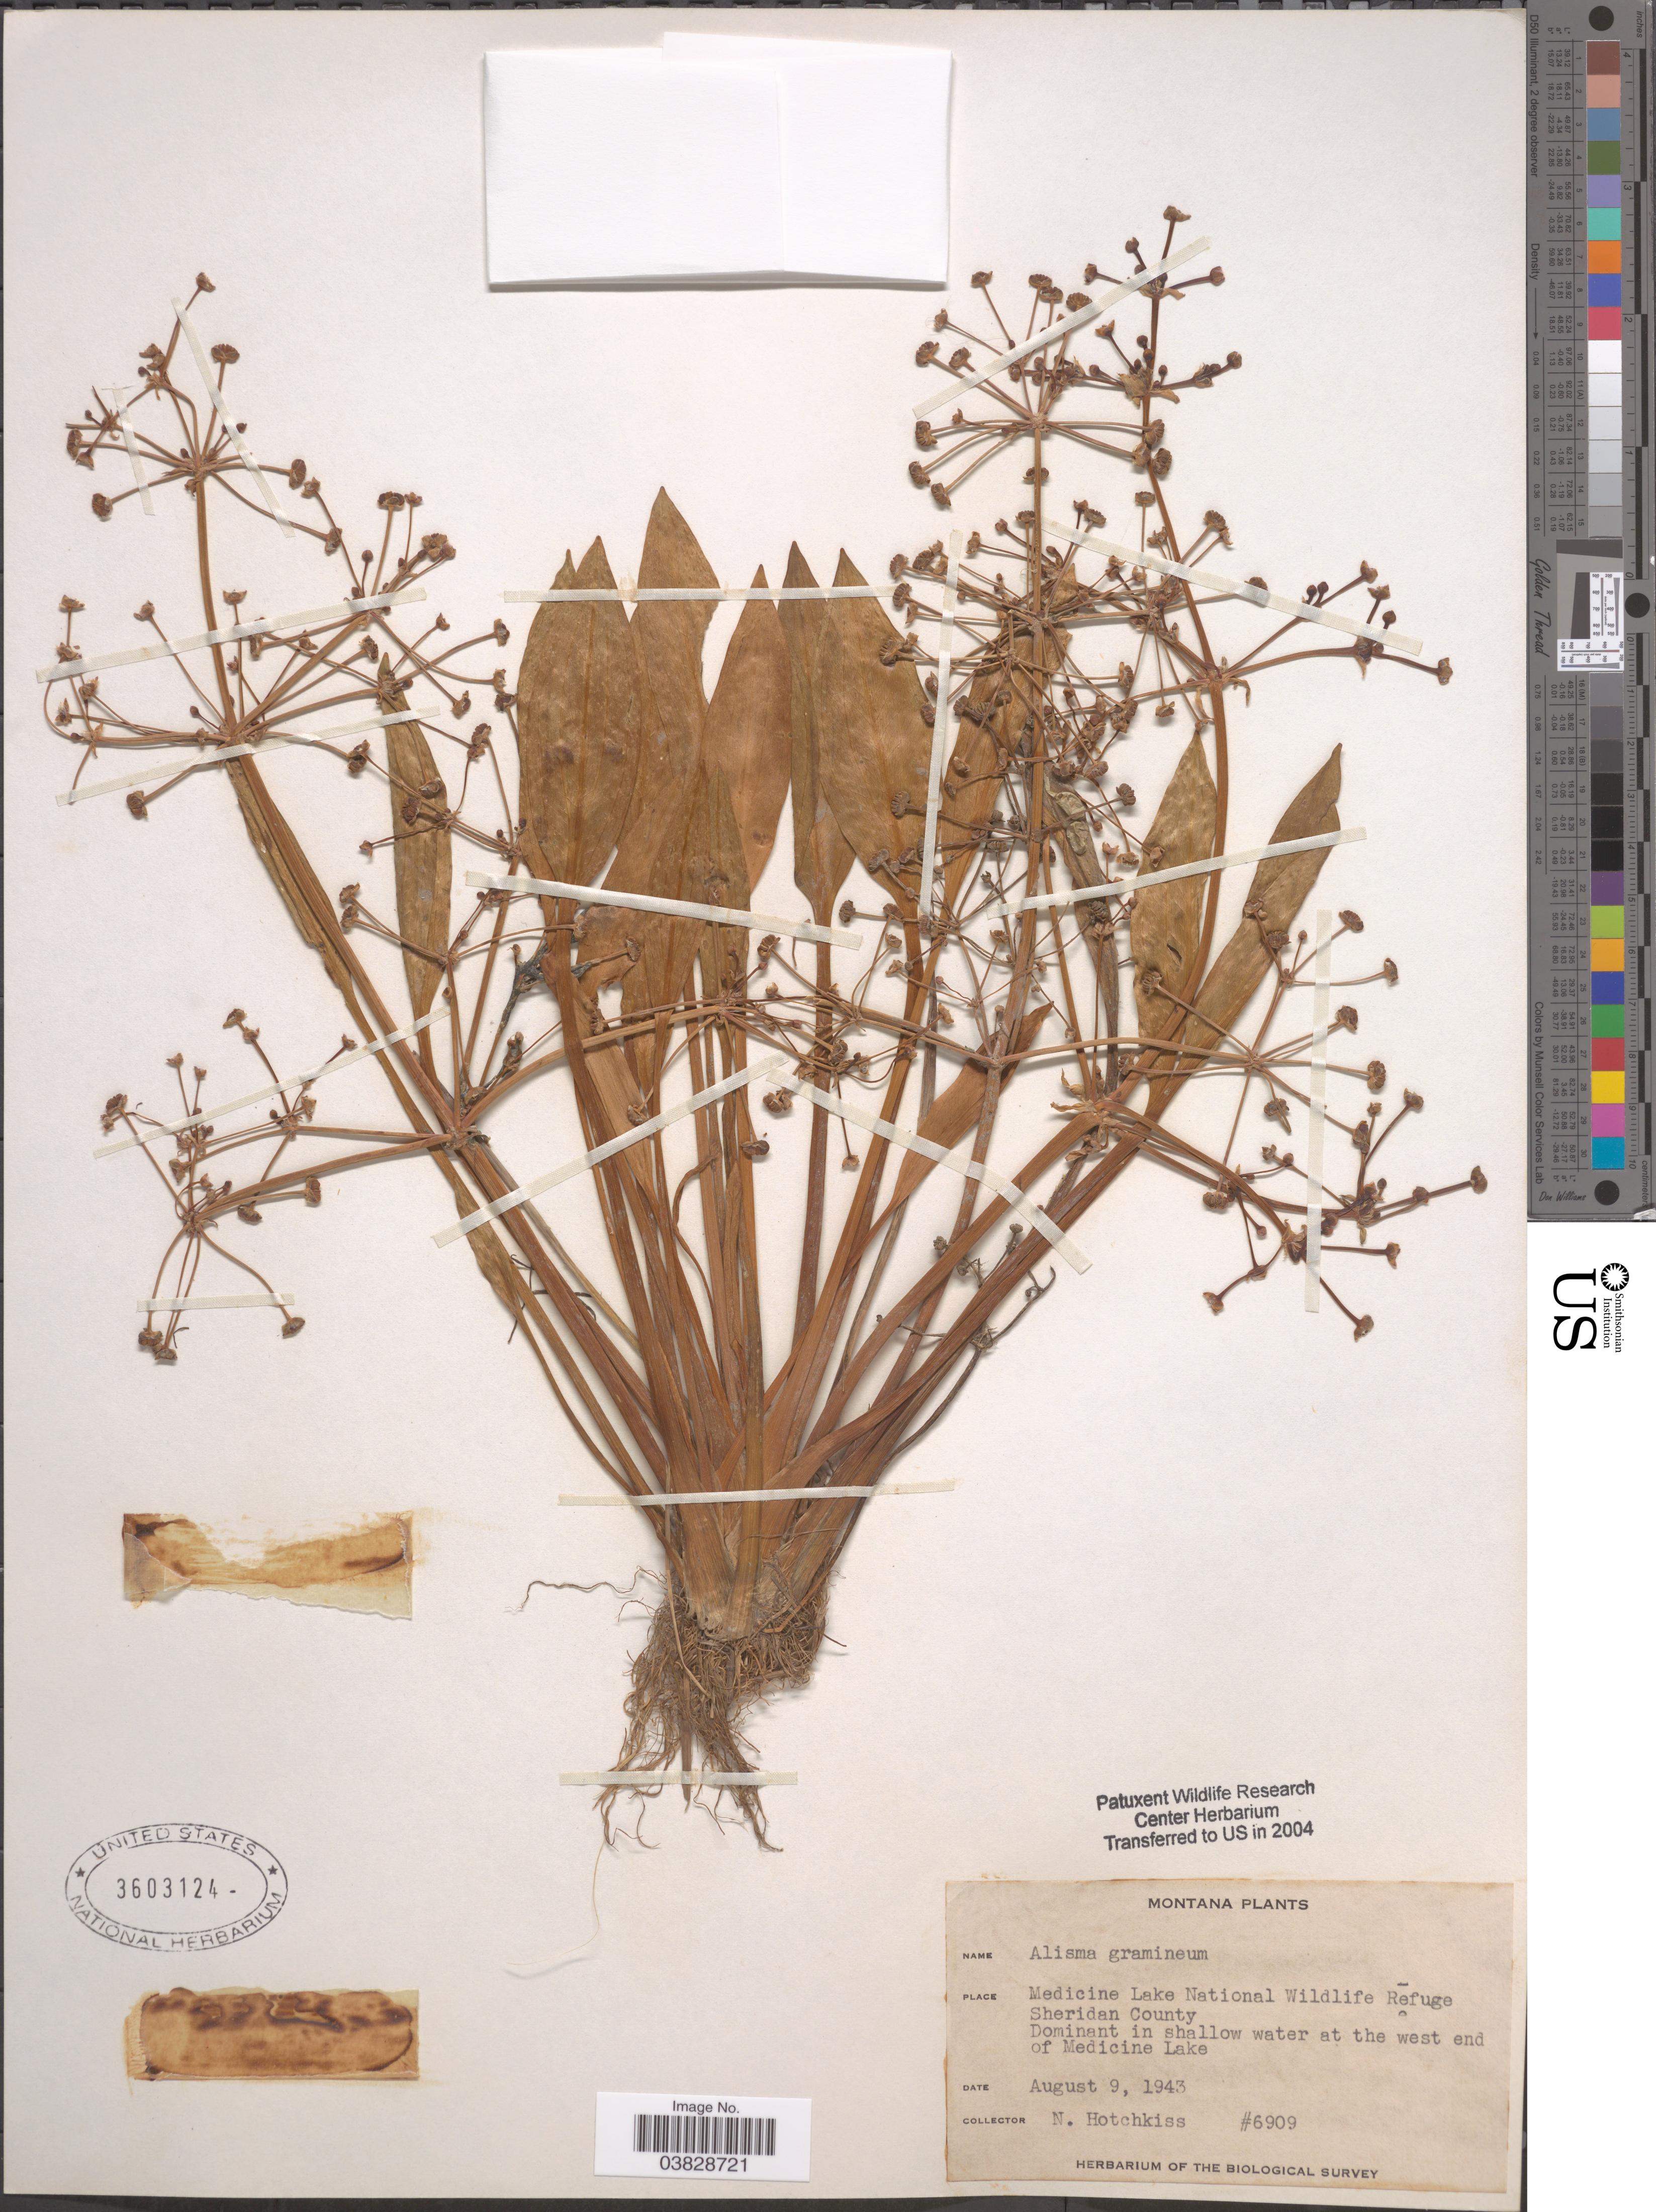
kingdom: Plantae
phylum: Tracheophyta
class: Liliopsida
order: Alismatales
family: Alismataceae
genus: Alisma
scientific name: Alisma gramineum var. graminifolia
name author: (Wahlenb.) A.J.Hendricks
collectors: N. Hotchkiss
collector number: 6909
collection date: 1943-08-09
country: United States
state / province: Montana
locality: Medicine Lake National Wildlife Refuge Sheridan County. Dominant in shallow water at the west end of Medicine Lake.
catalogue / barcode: US 3603124